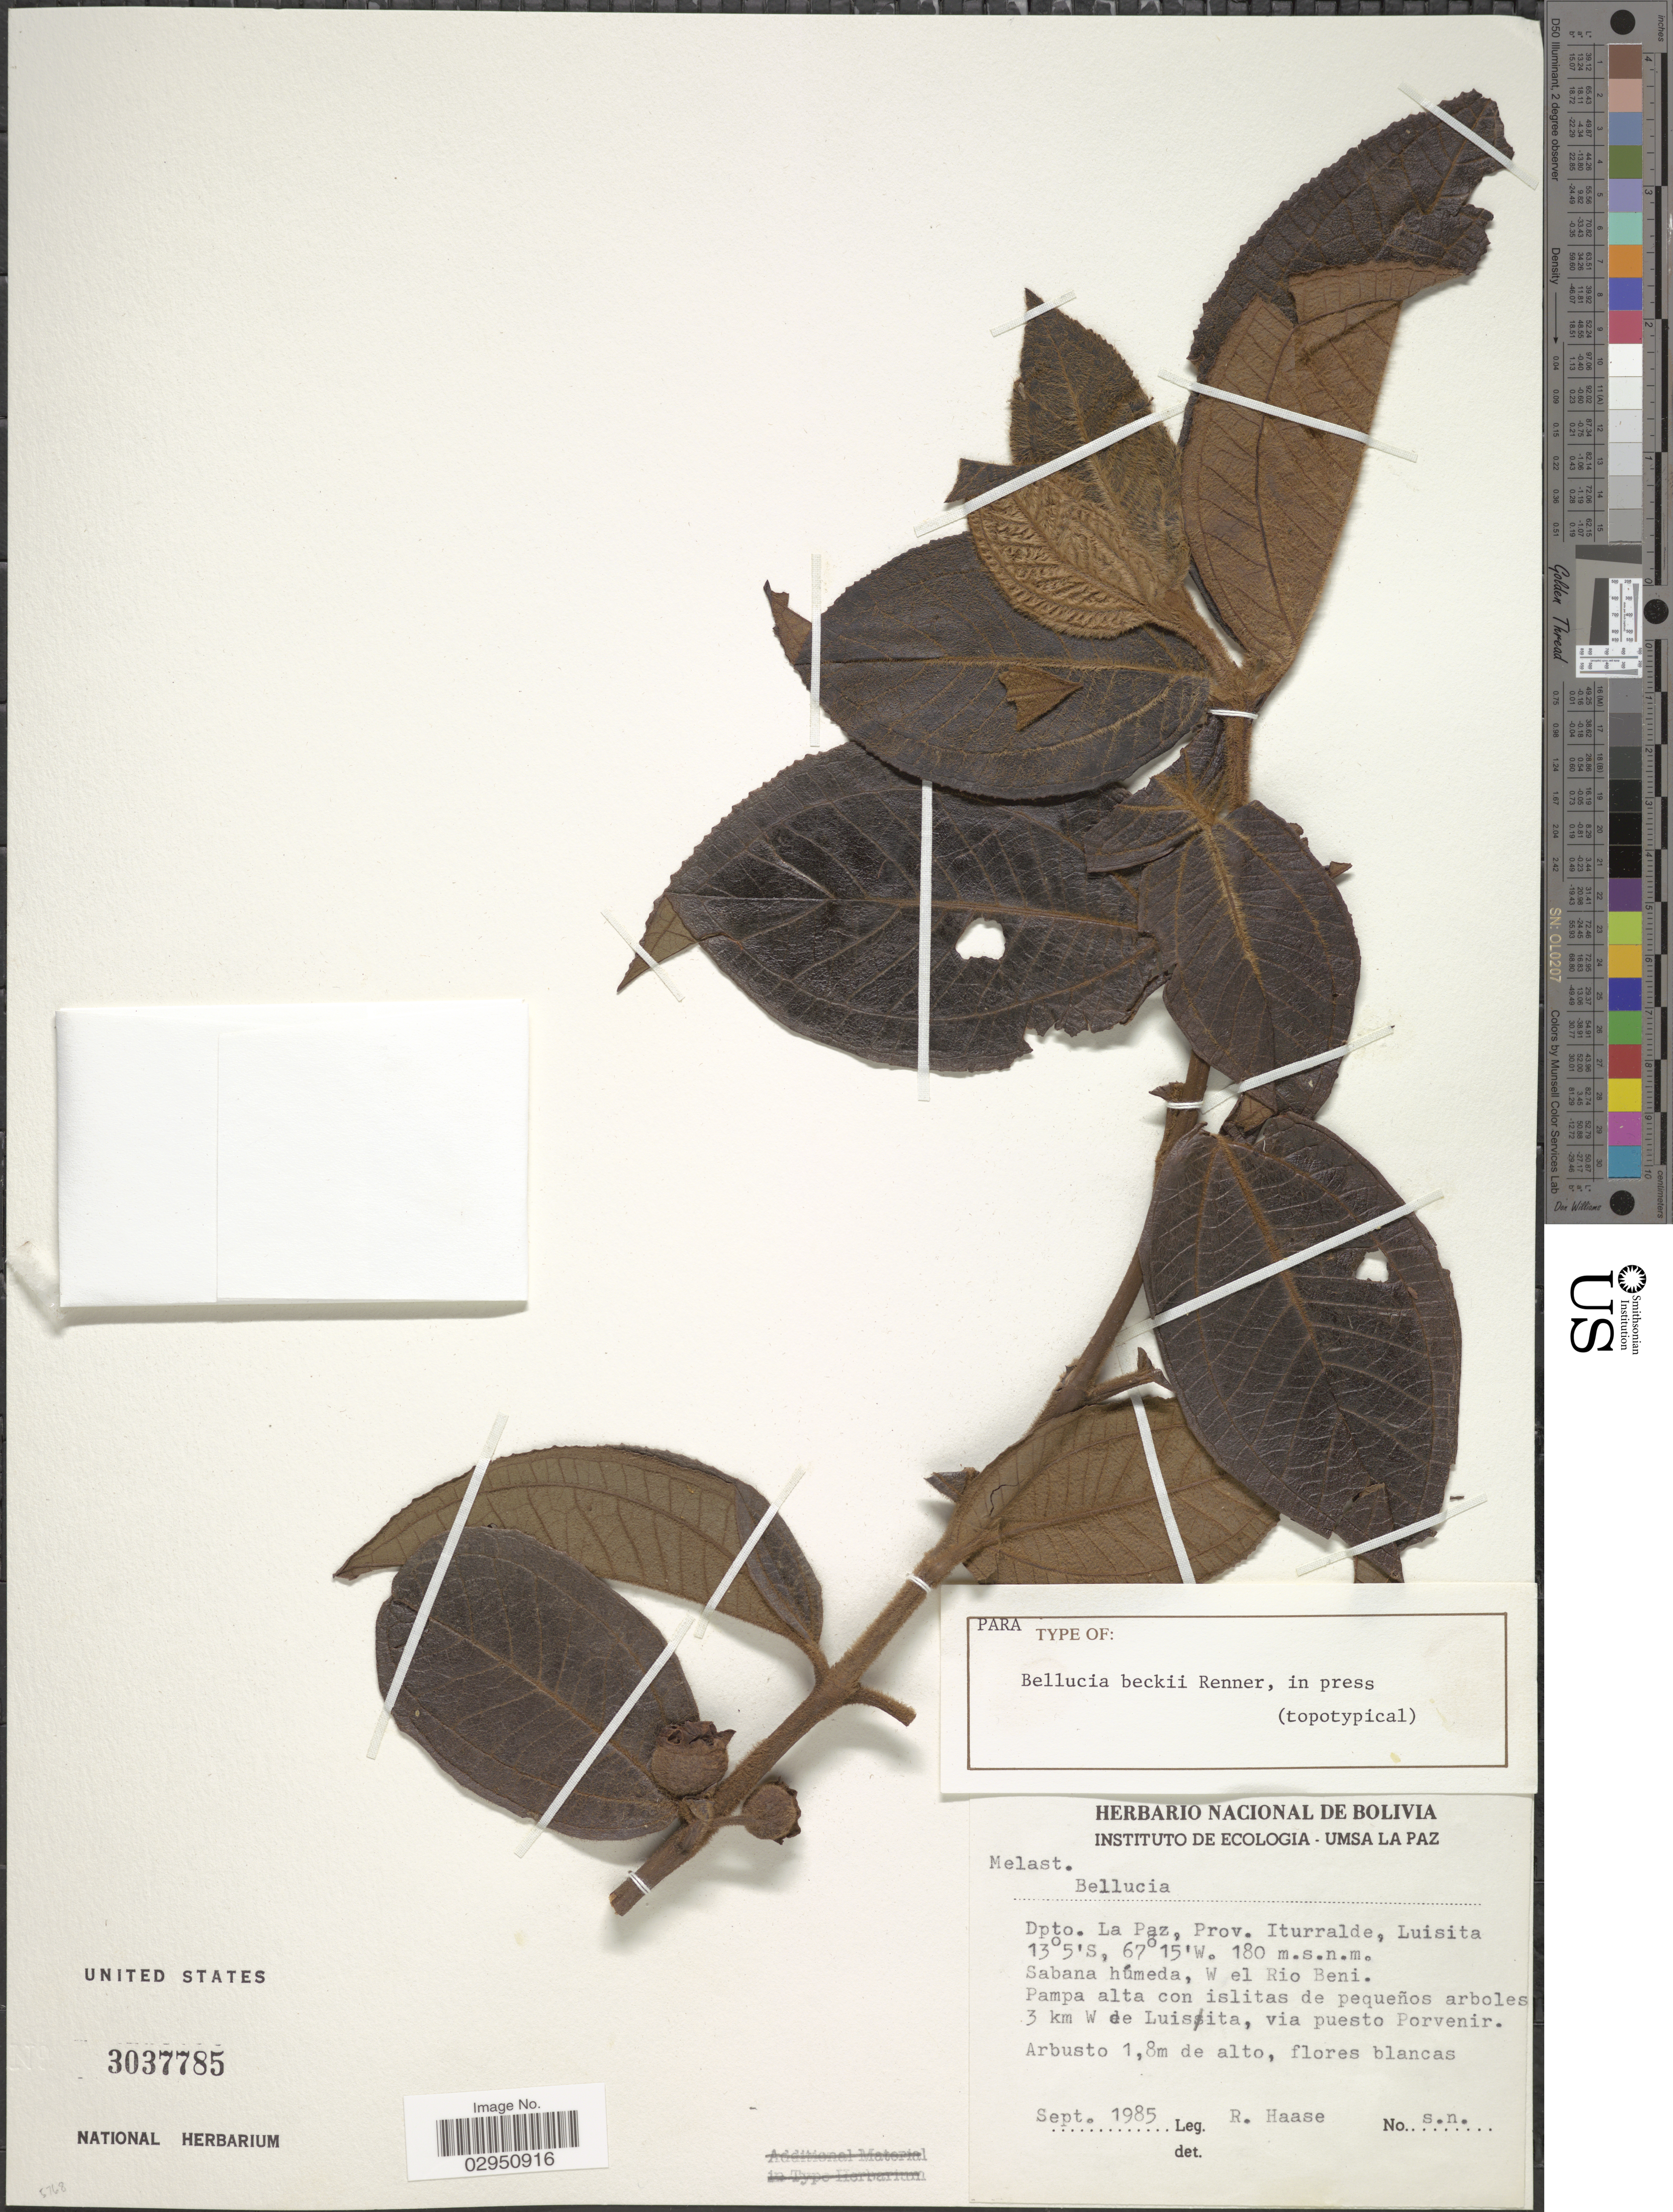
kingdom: Plantae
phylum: Tracheophyta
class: Magnoliopsida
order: Myrtales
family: Melastomataceae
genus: Bellucia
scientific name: Bellucia beckii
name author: S.S. Renner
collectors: R. Haase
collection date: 1985-09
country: Bolivia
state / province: La Paz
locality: Dpto. La Paz, Prov. Iturralde, Luisita. W el Rio Beni. 3 km W de Luisita, via puesto Porvenir.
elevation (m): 180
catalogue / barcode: US 3037785